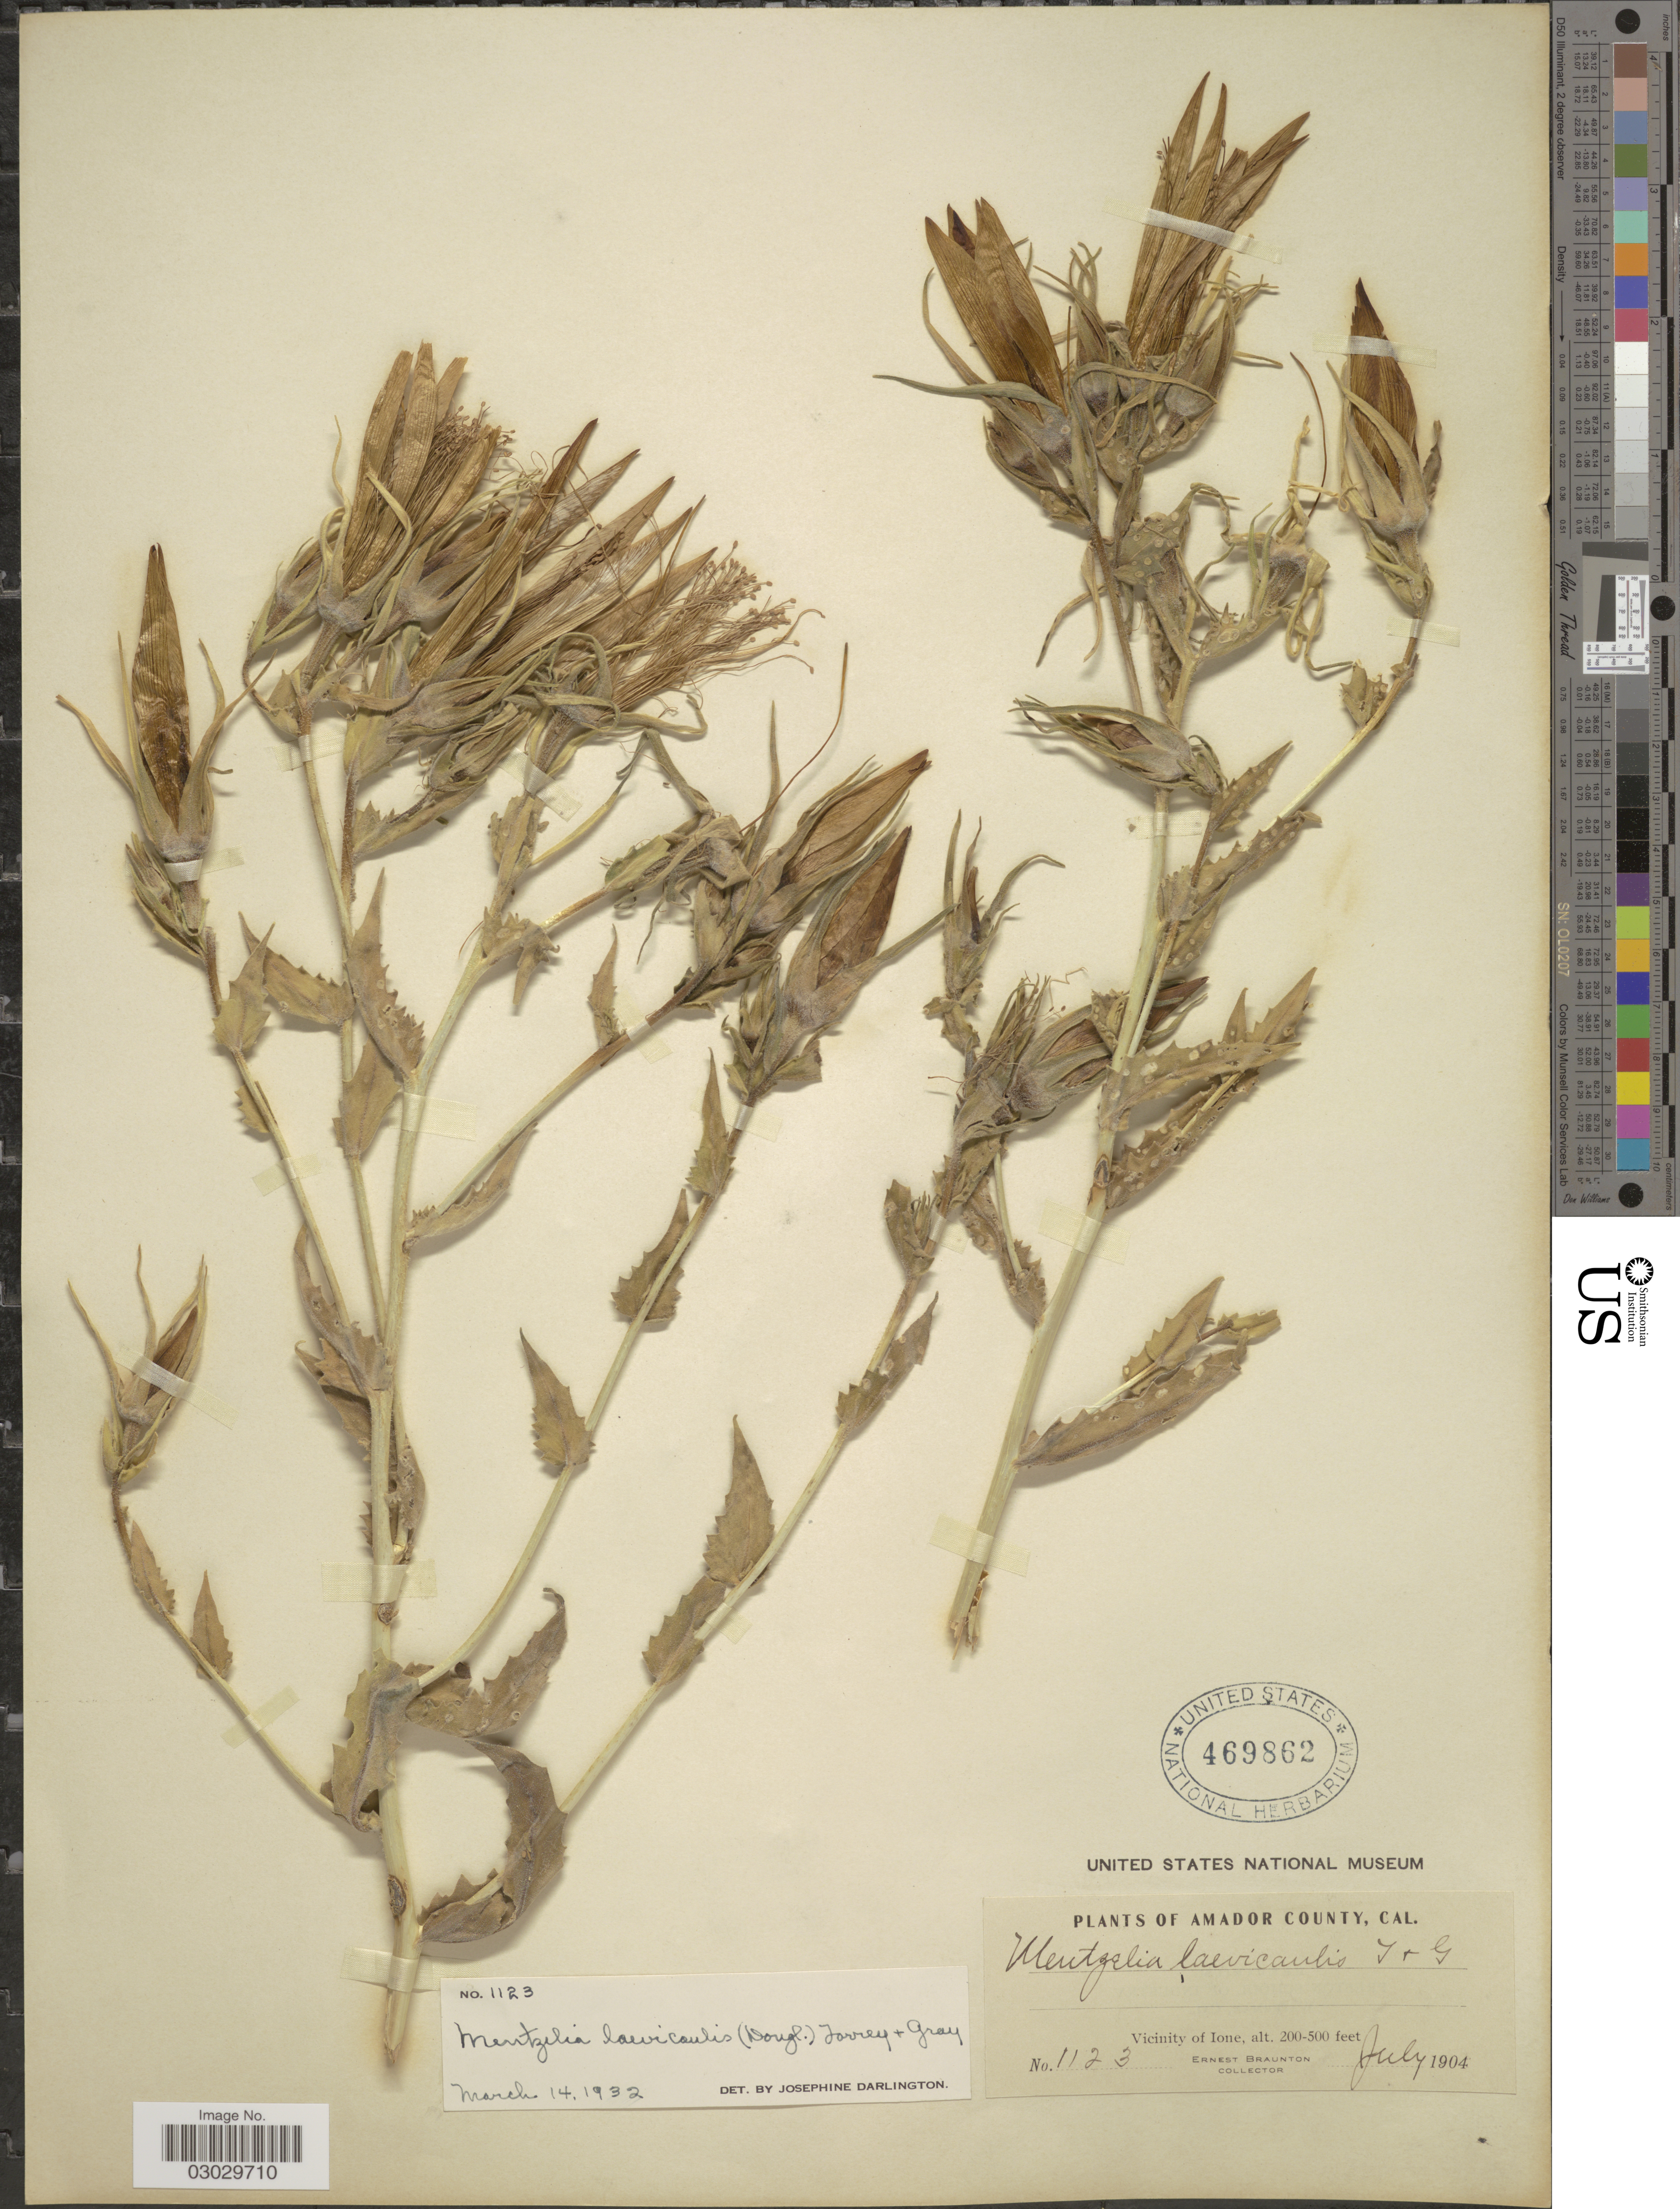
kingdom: Plantae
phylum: Tracheophyta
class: Magnoliopsida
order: Cornales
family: Loasaceae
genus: Mentzelia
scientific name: Mentzelia laevicaulis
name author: (Douglas ex Hook.) Torr. & A. Gray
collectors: E. Braunton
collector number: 1123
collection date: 1904-07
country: United States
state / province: California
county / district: Amador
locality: Amador County, Vicinity of Ione.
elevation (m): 61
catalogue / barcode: US 469862